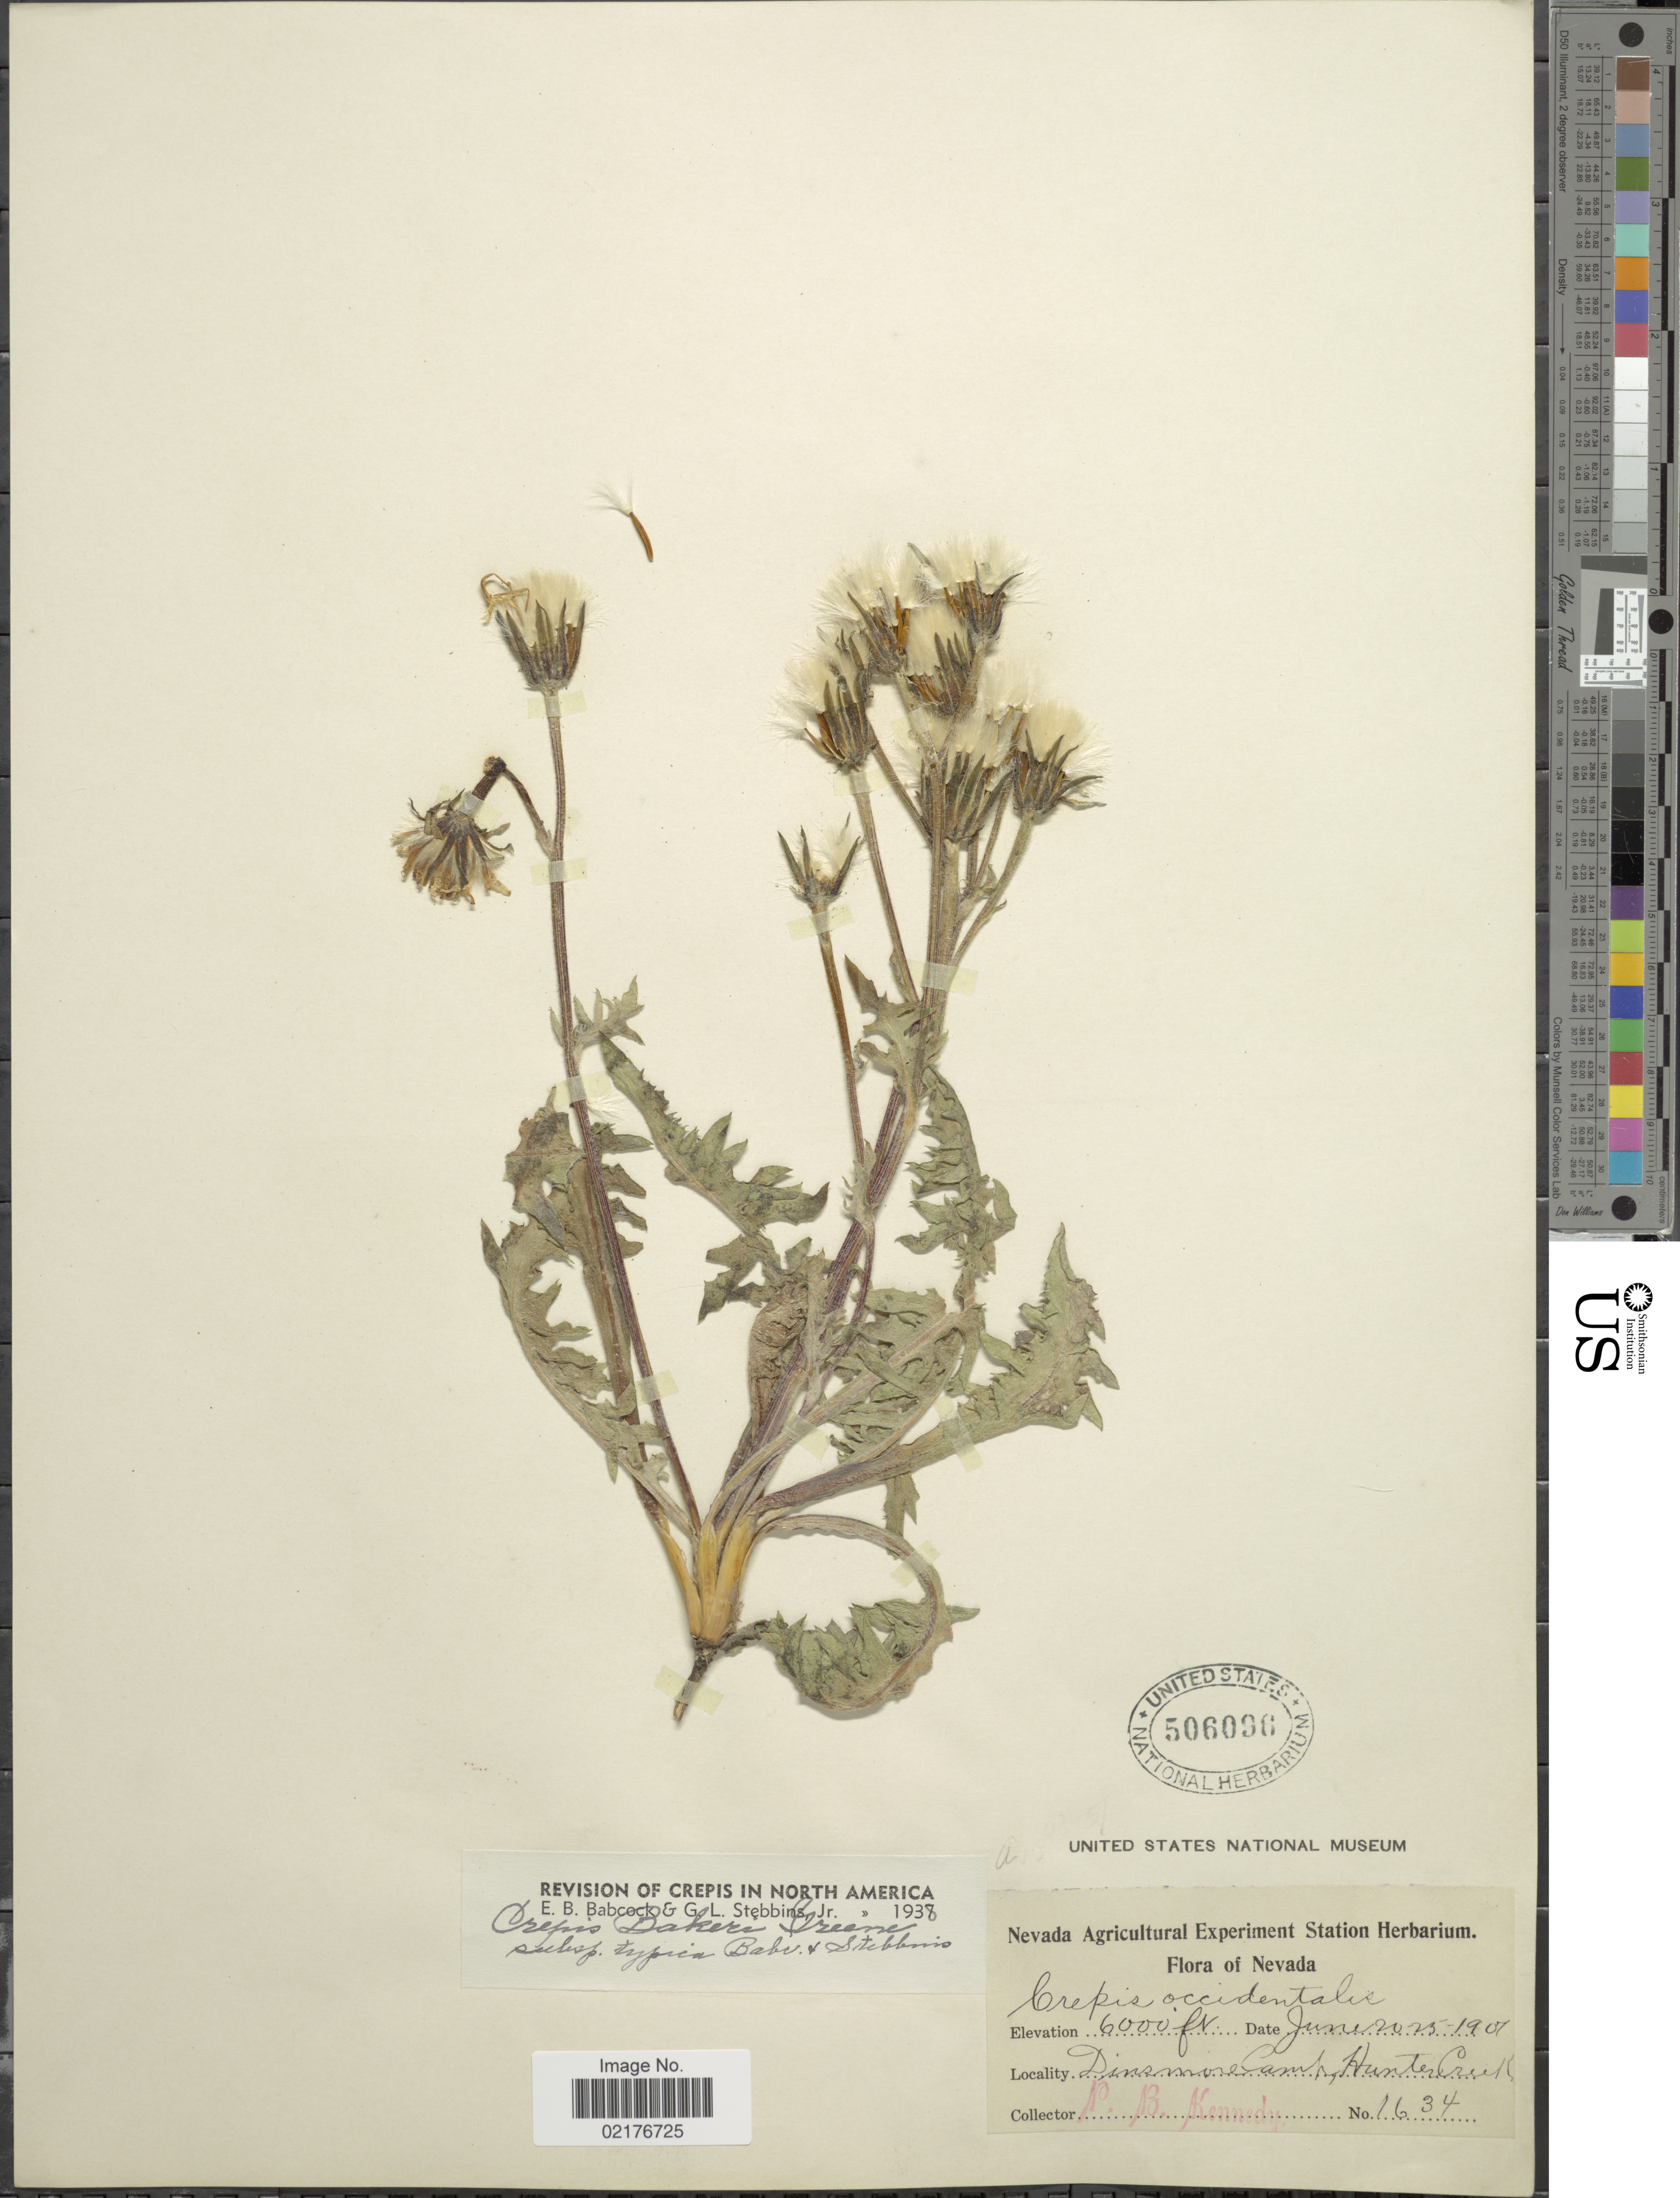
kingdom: Plantae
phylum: Tracheophyta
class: Magnoliopsida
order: Asterales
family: Asteraceae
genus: Crepis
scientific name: Crepis bakeri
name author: Greene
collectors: P. B. Kennedy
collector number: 1635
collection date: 1907-06-25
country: United States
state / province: Nevada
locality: Dinsmore Camp, Hunter Creek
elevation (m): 1829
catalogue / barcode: US 506096